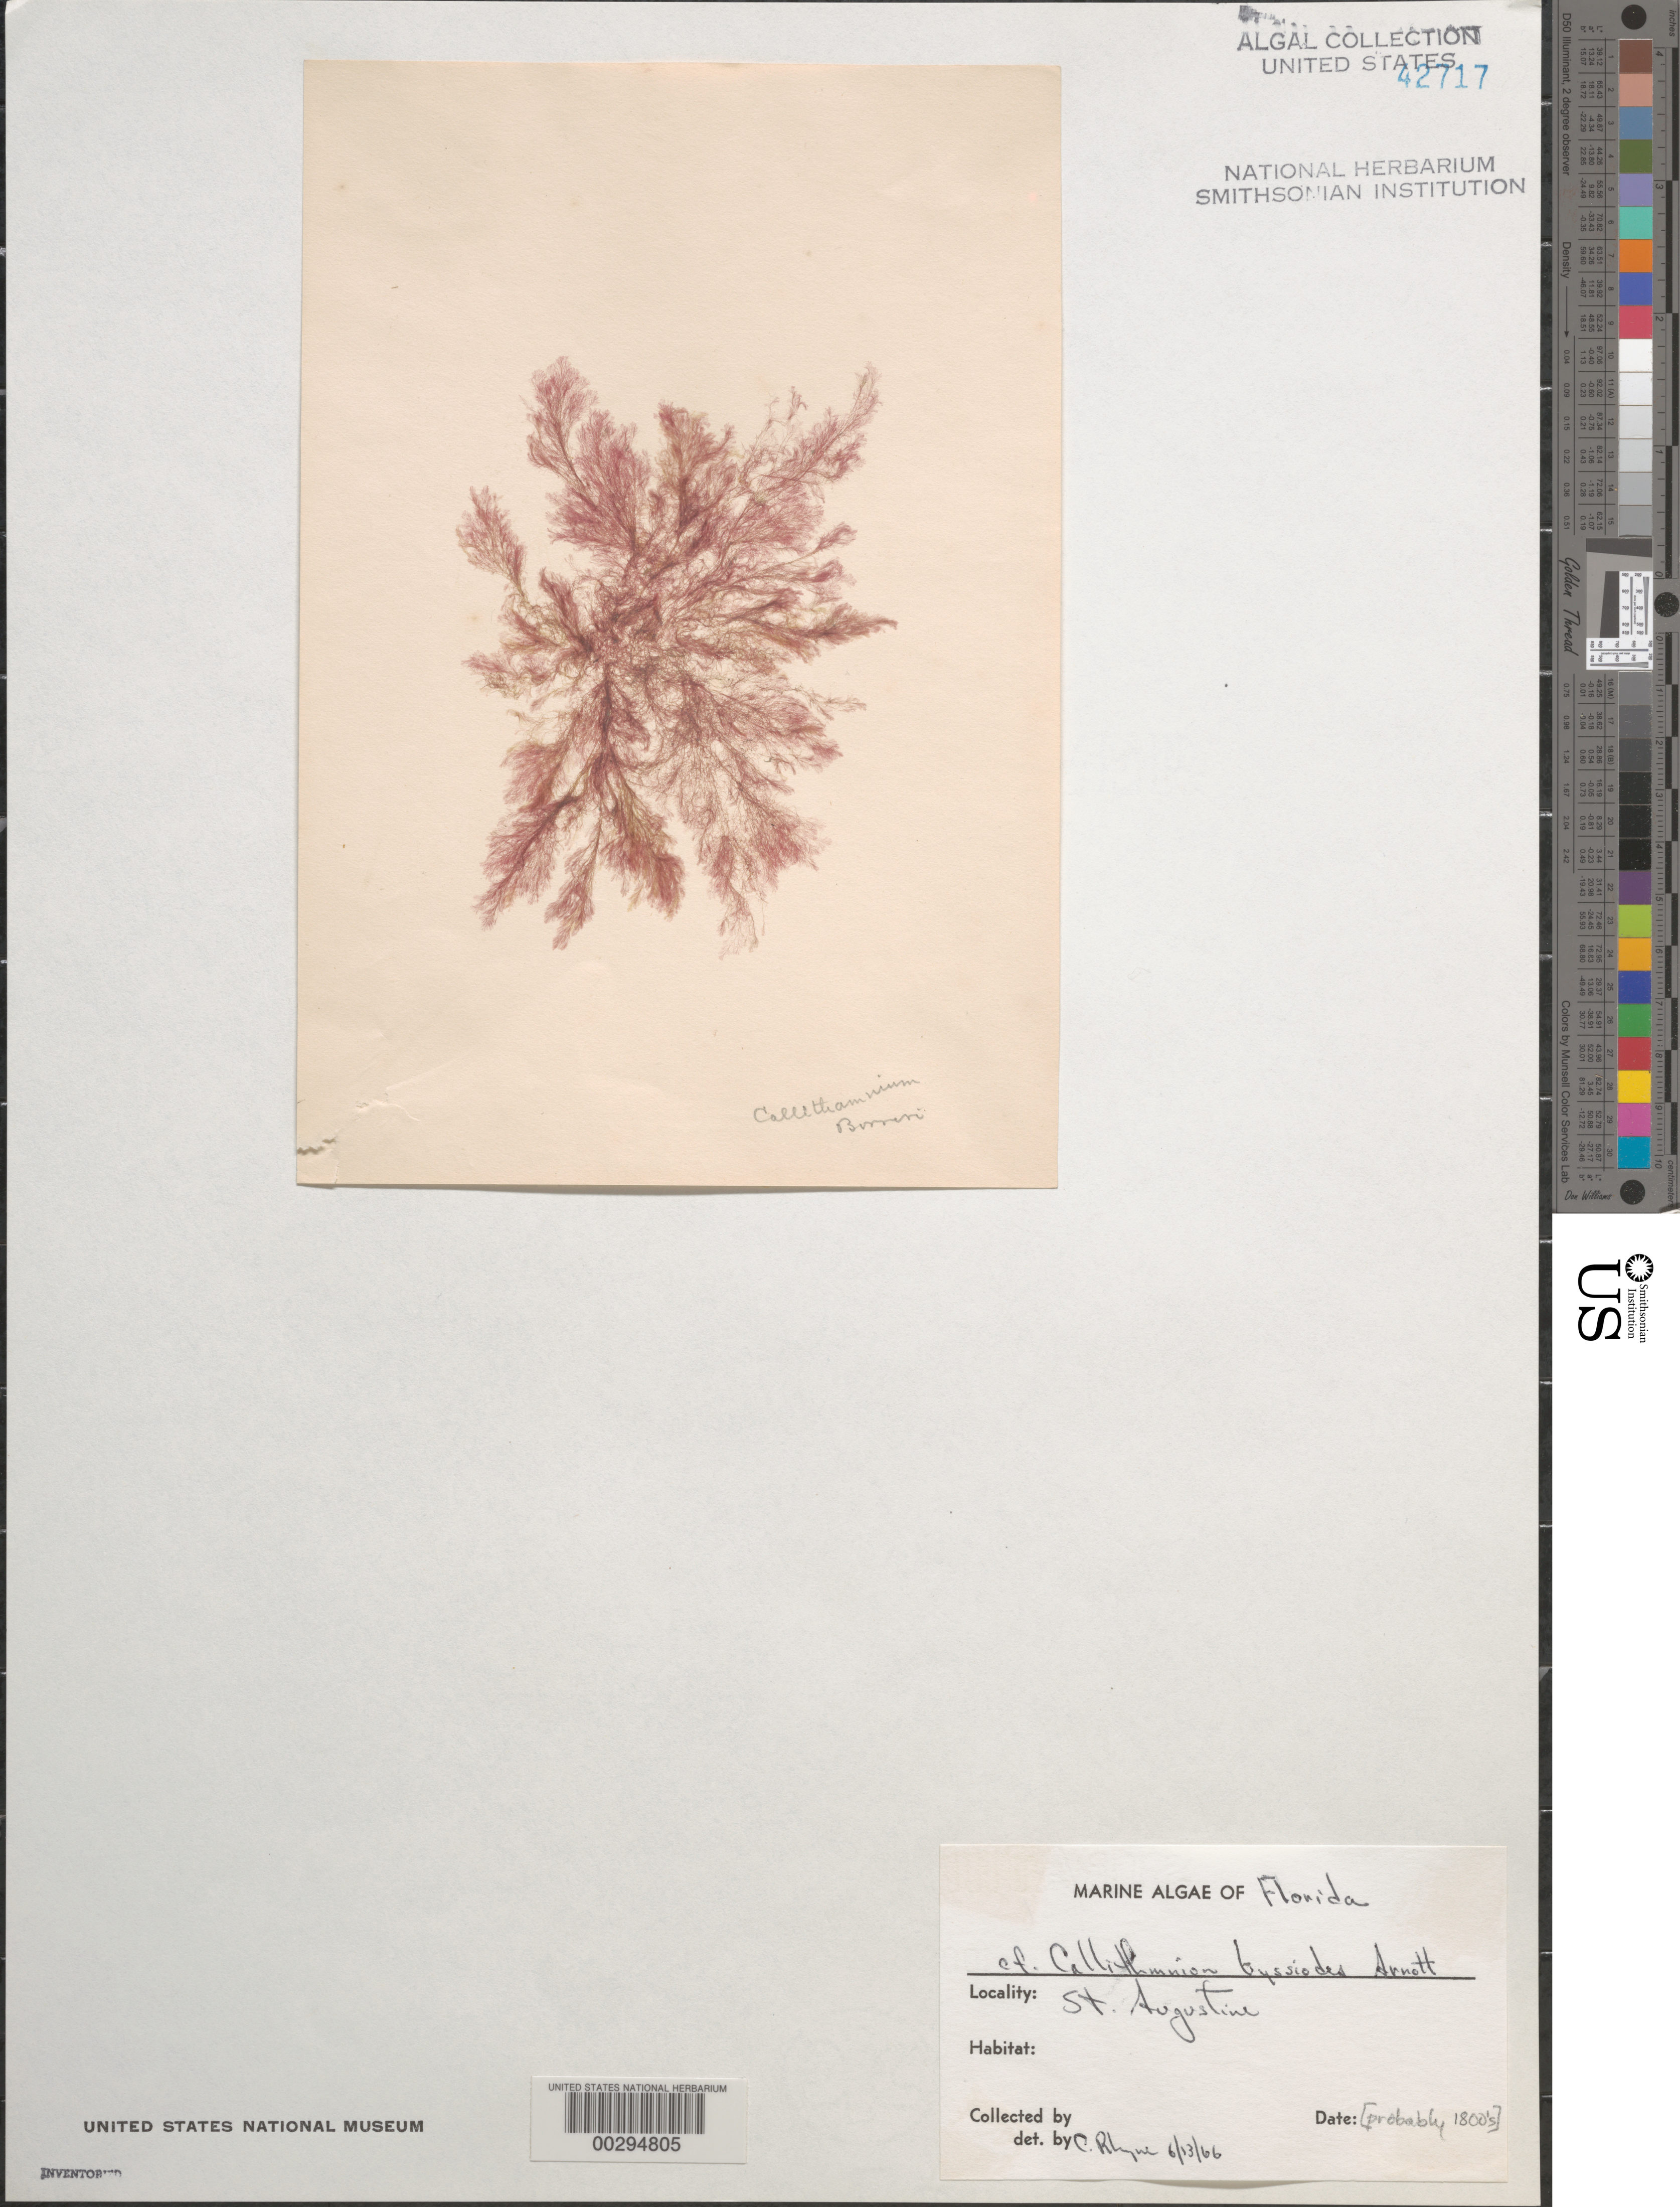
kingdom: Plantae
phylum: Rhodophyta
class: Florideophyceae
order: Ceramiales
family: Callithamniaceae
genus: Aglaothamnion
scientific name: Aglaothamnion tenuissimum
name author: (Bonnem.) Feldm.-Maz.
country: United States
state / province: Florida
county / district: Saint Johns County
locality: St. Augustine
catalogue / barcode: US 42717